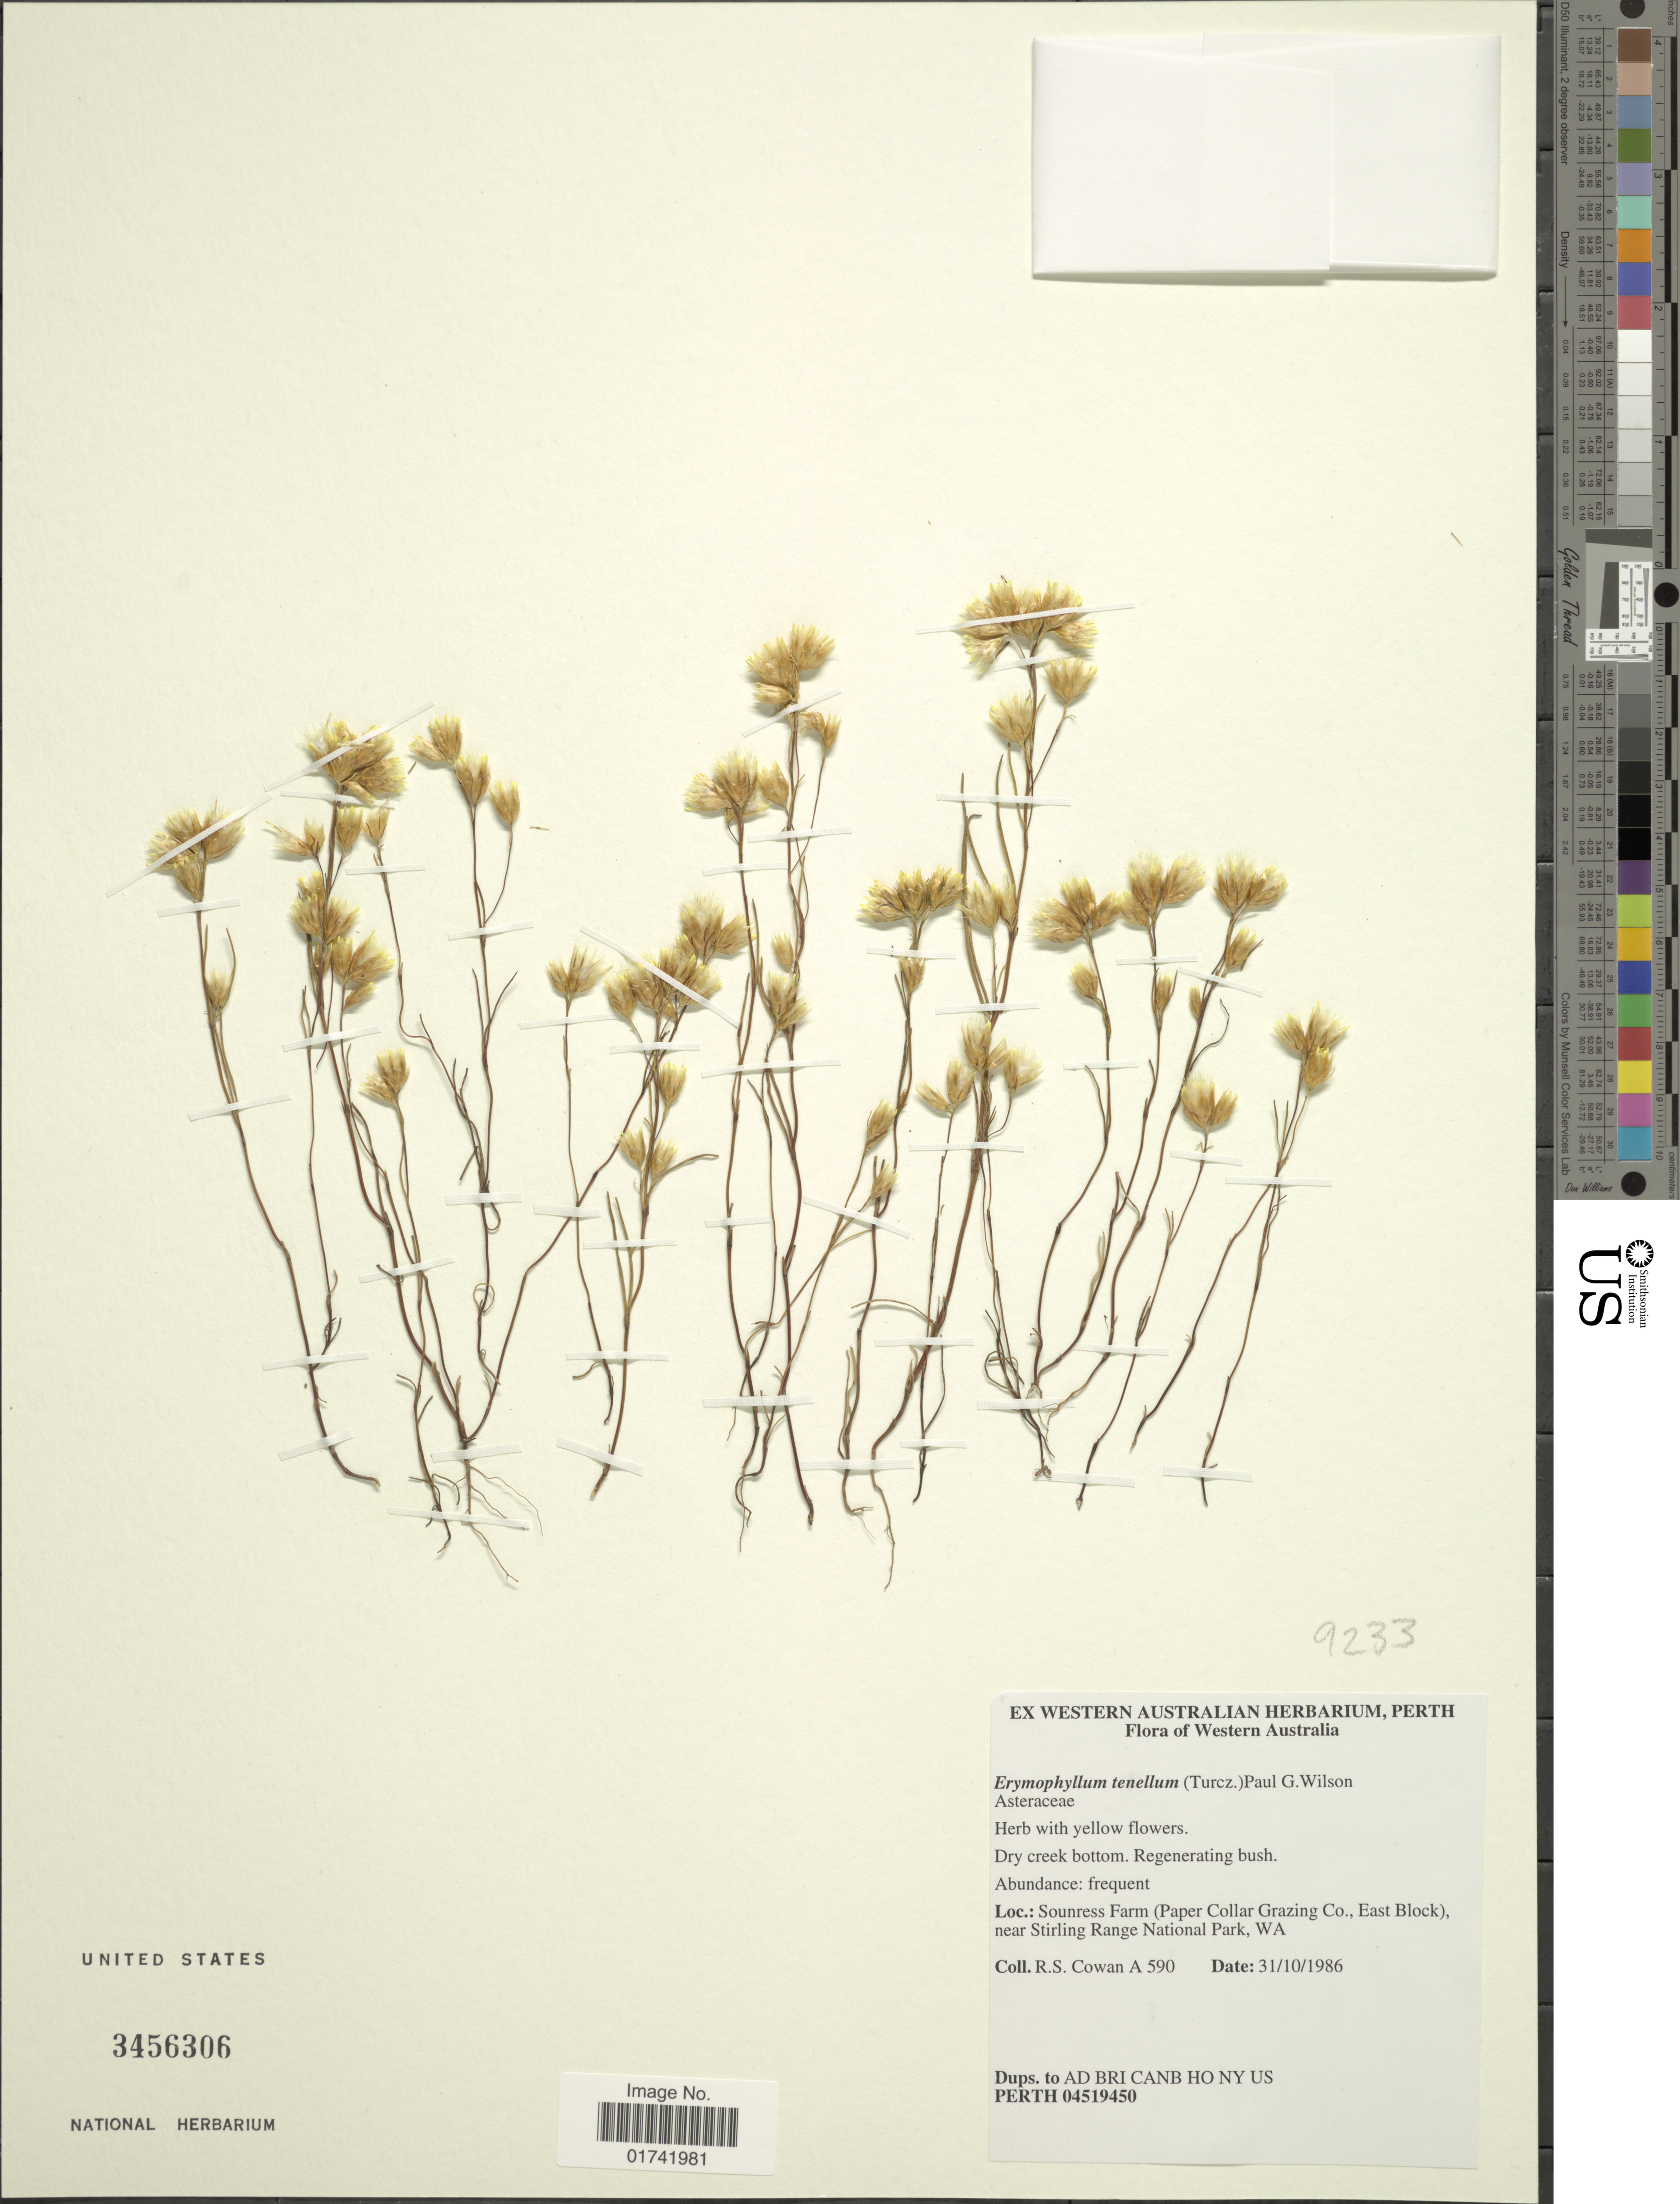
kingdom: Plantae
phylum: Tracheophyta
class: Magnoliopsida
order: Asterales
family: Asteraceae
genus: Erymophyllum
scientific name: Erymophyllum tenellum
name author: (Turcz.) Paul G. Wilson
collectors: R. S. Cowan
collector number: A 590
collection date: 1986-10-31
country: Australia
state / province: Western Australia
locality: Sounress Farm (Paper Collar Grazing Co. East Block) near Stirling Range National park WA.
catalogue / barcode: US 3456306